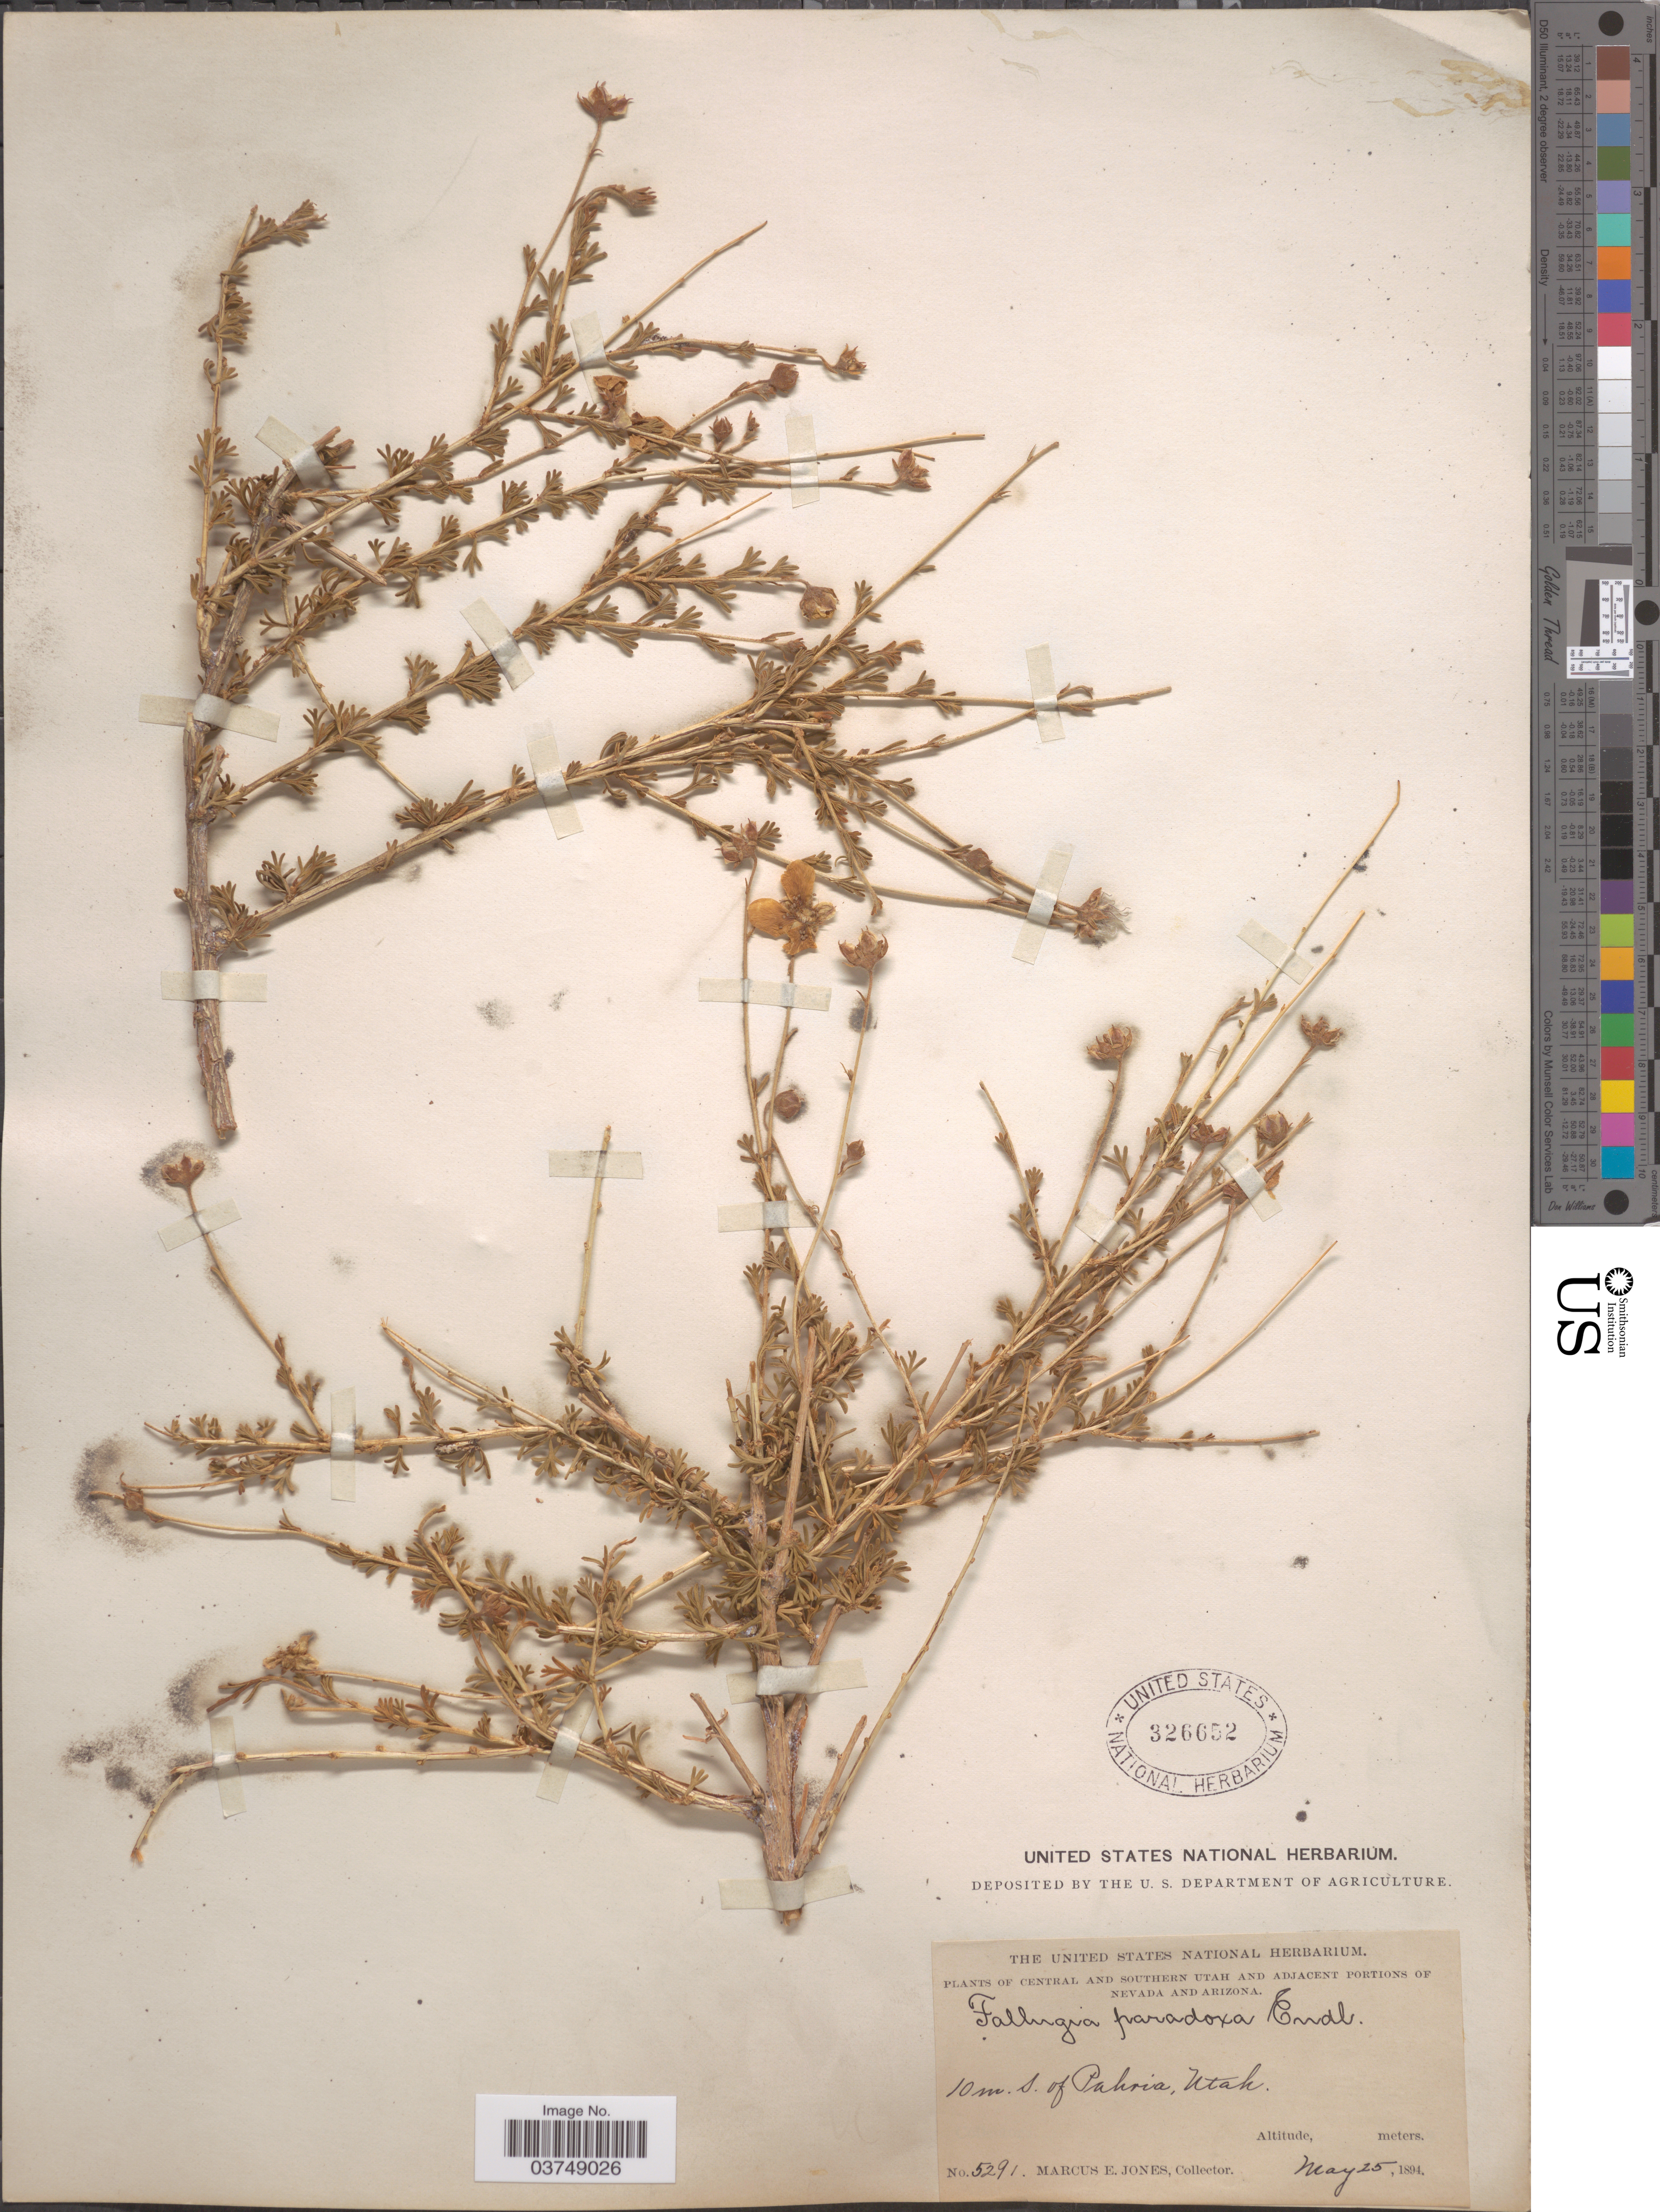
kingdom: Plantae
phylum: Tracheophyta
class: Magnoliopsida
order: Rosales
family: Rosaceae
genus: Fallugia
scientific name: Fallugia acuminata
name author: (Wooton) Rydb.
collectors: M. E. Jones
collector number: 5291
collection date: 1894-05-25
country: United States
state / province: Utah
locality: Central and Southern Utah. 10 m. S. of Pahria.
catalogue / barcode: US 326652